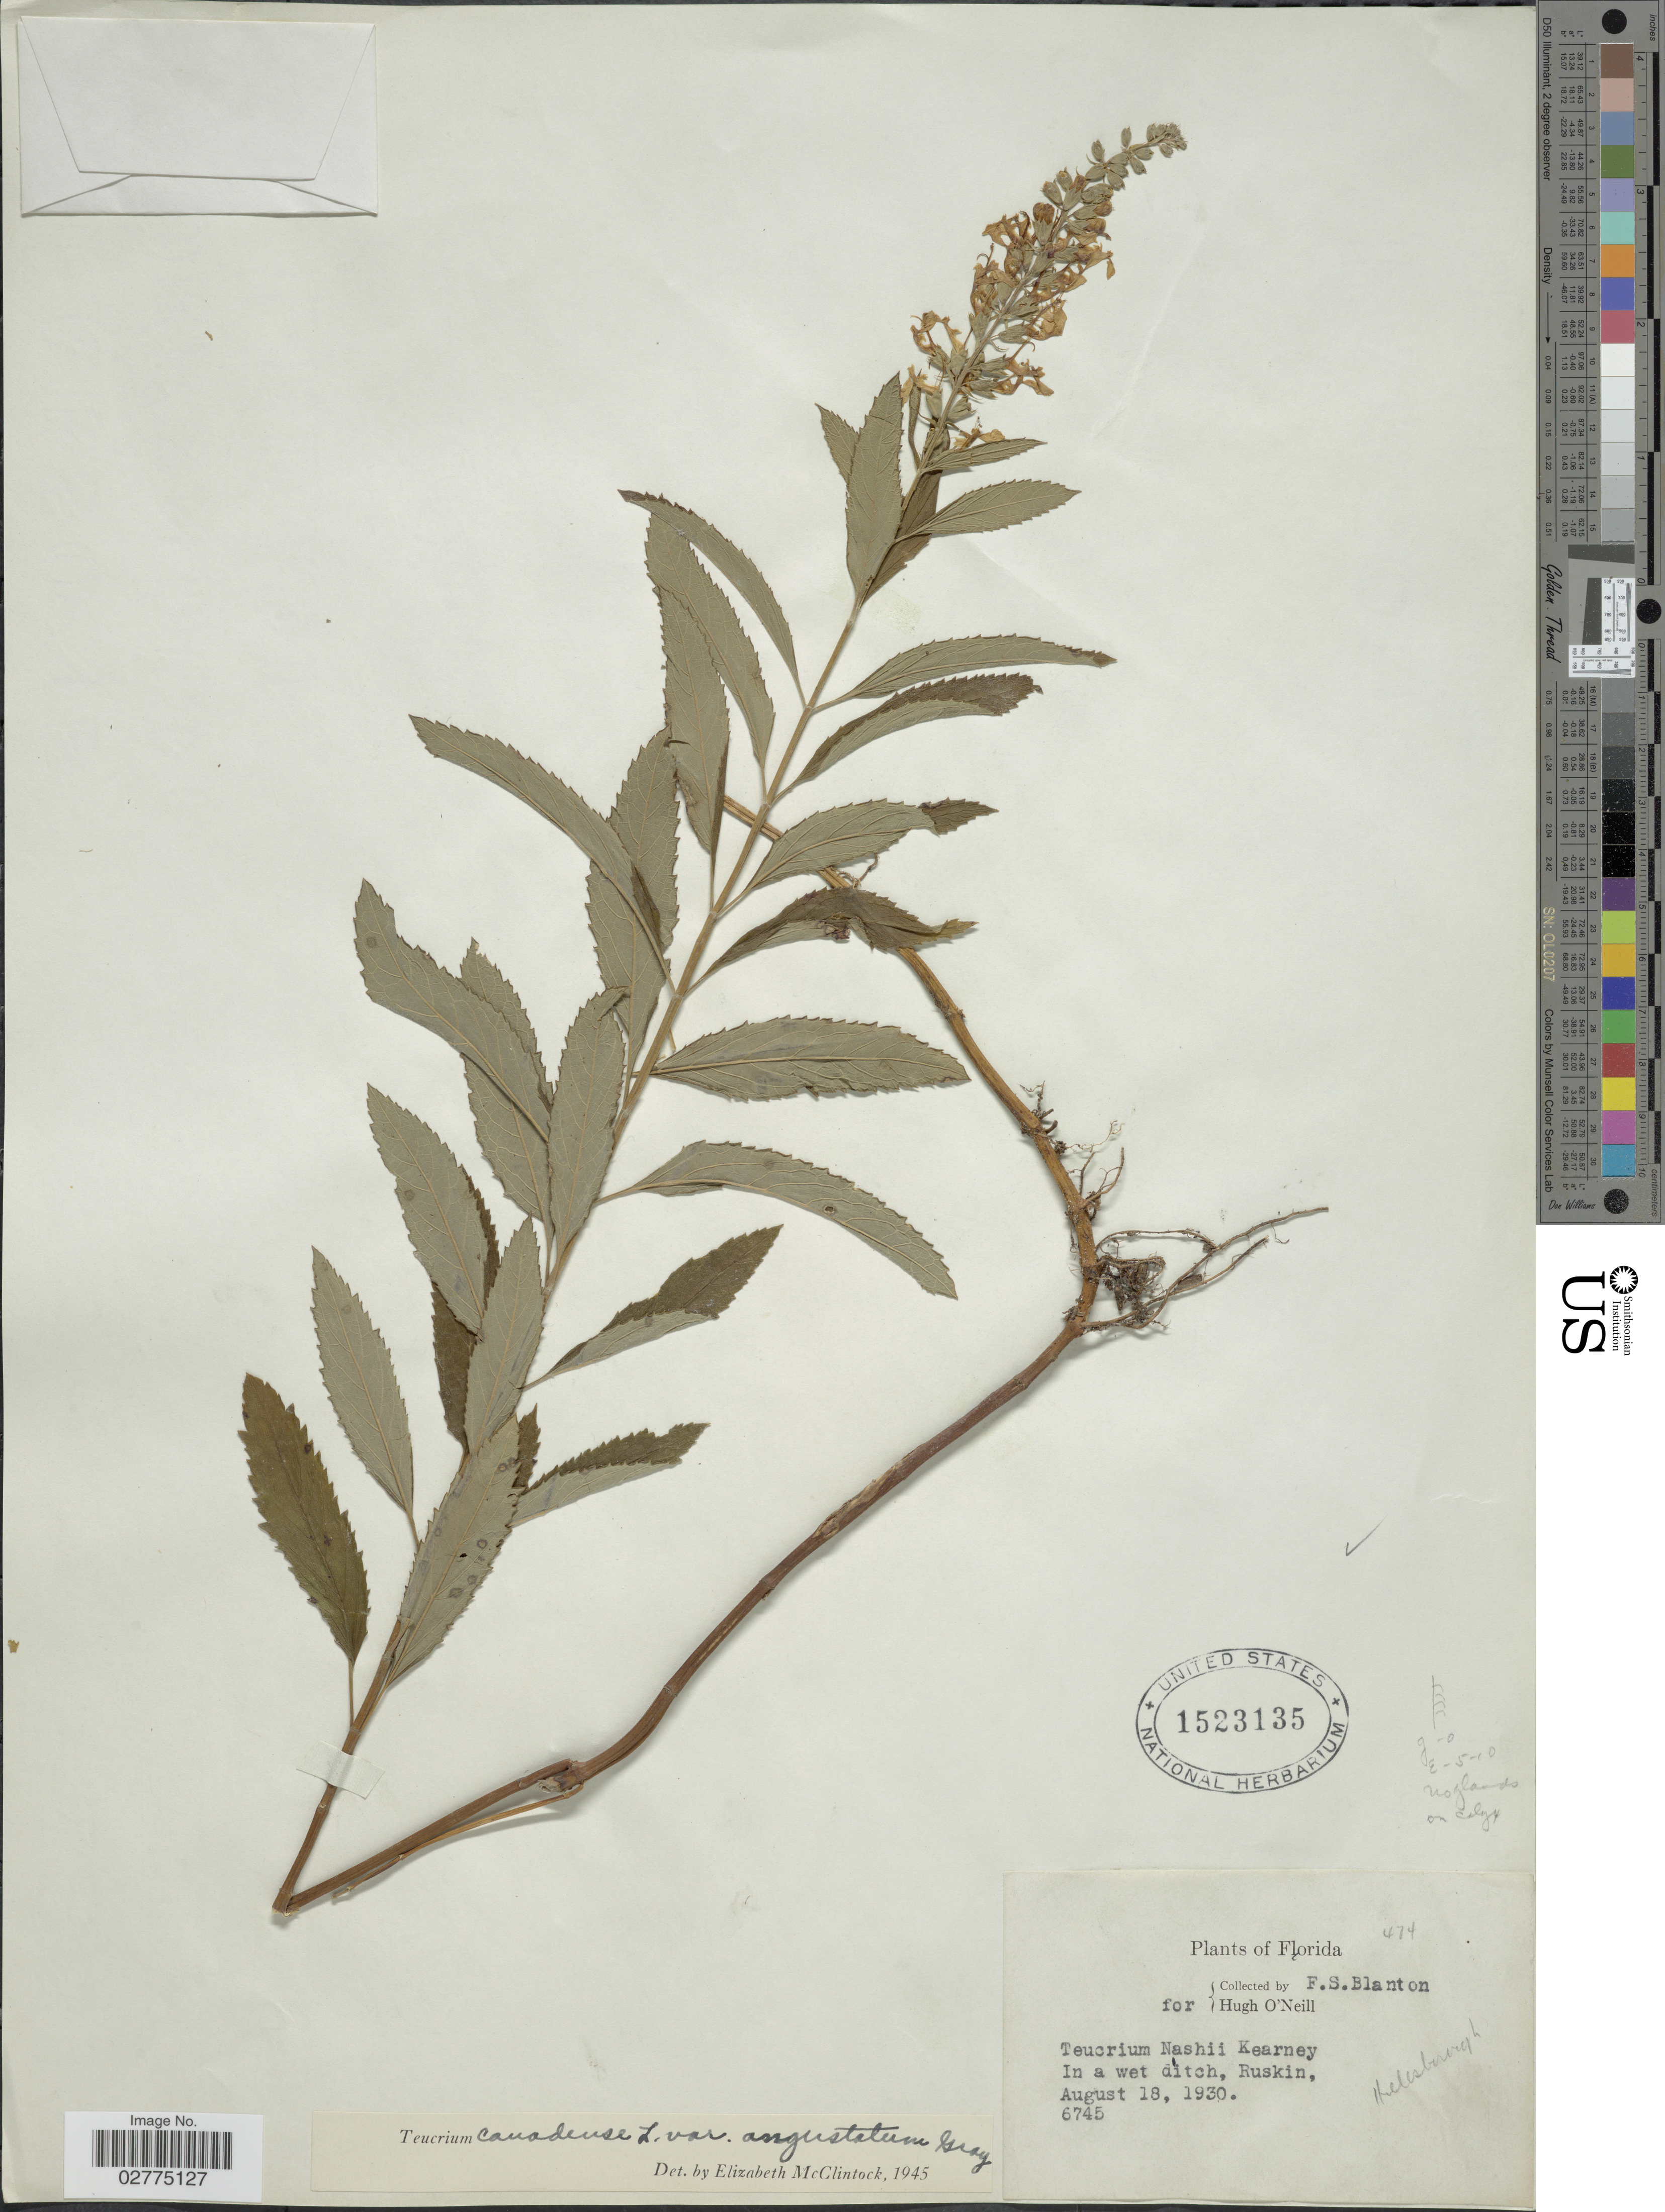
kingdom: Plantae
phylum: Tracheophyta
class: Magnoliopsida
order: Lamiales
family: Lamiaceae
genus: Teucrium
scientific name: Teucrium canadense var. angustatum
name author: A. Gray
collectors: F. S. Blanton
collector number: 6745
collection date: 1930-08-18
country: United States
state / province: Florida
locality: In wet ditch, Ruskin, Helensburgh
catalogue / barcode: US 1523135